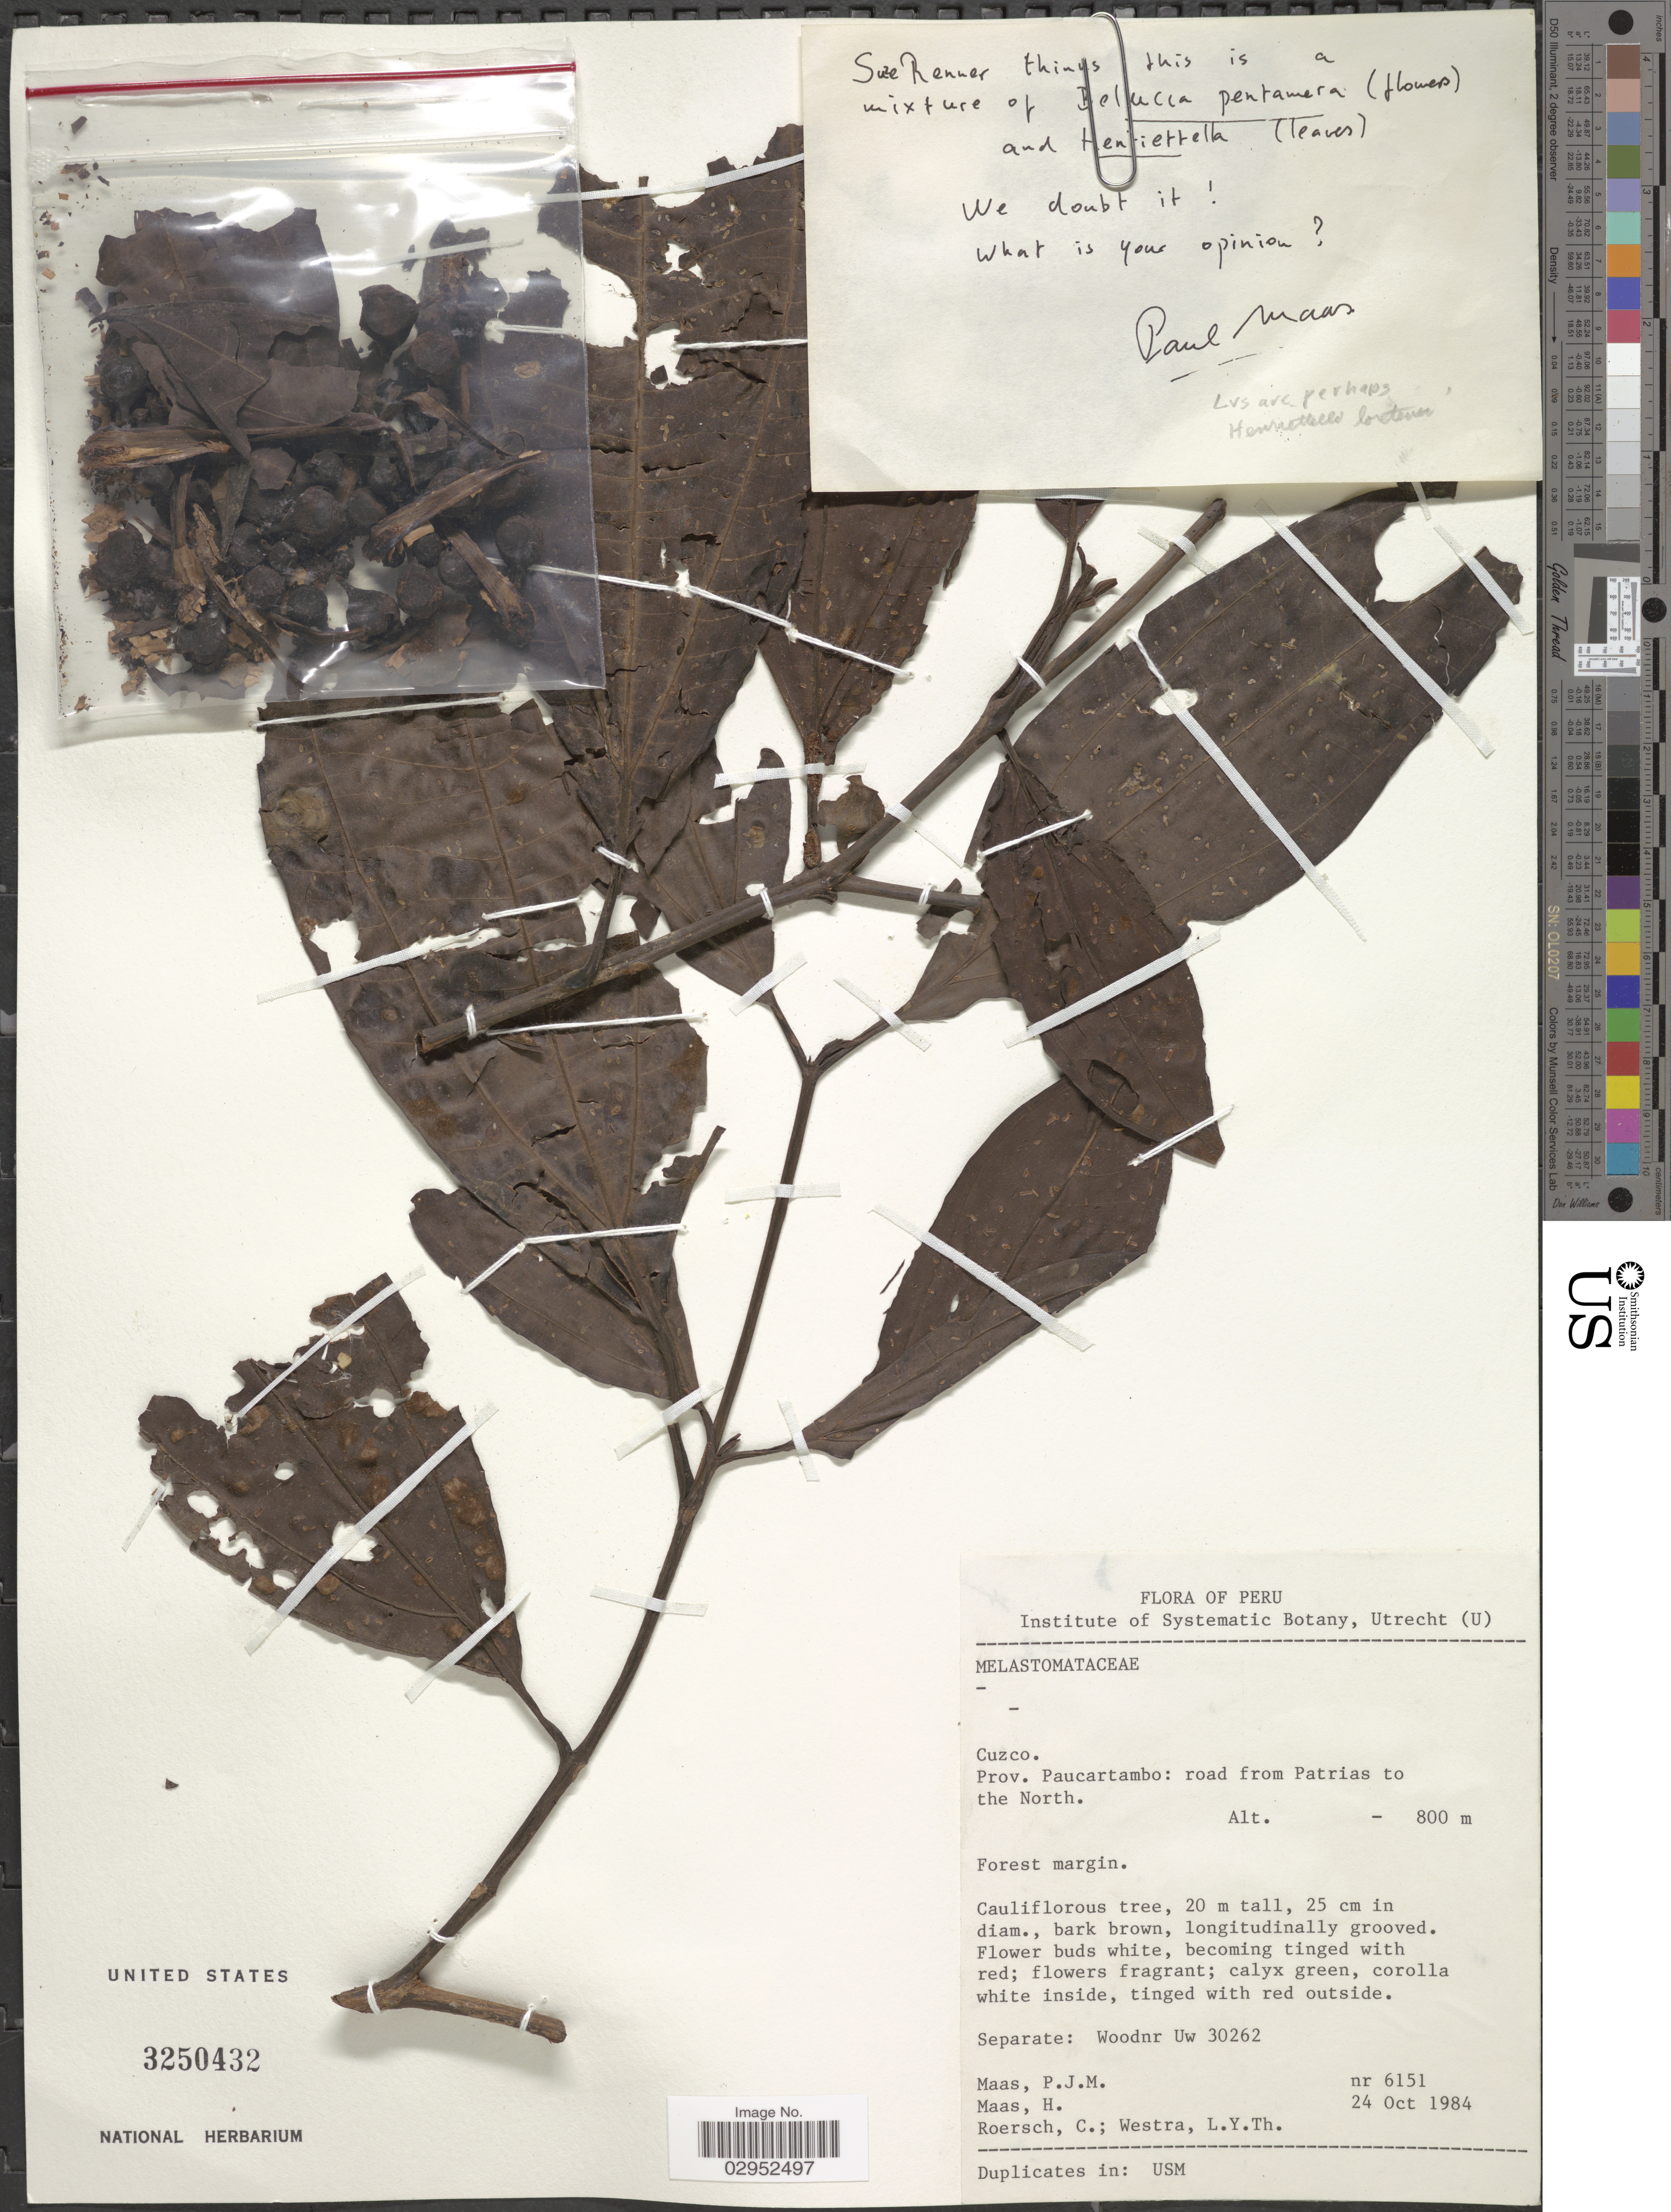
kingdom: Plantae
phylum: Tracheophyta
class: Magnoliopsida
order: Myrtales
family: Melastomataceae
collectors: P. Maas, H. Maas, C. Roersch & L. Y. T. Westra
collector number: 6151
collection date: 1984-10-24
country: Peru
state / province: Cusco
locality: Cuzco. Prov. Paucartambo: road from Patrias to the North.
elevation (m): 800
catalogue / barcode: US 3250432